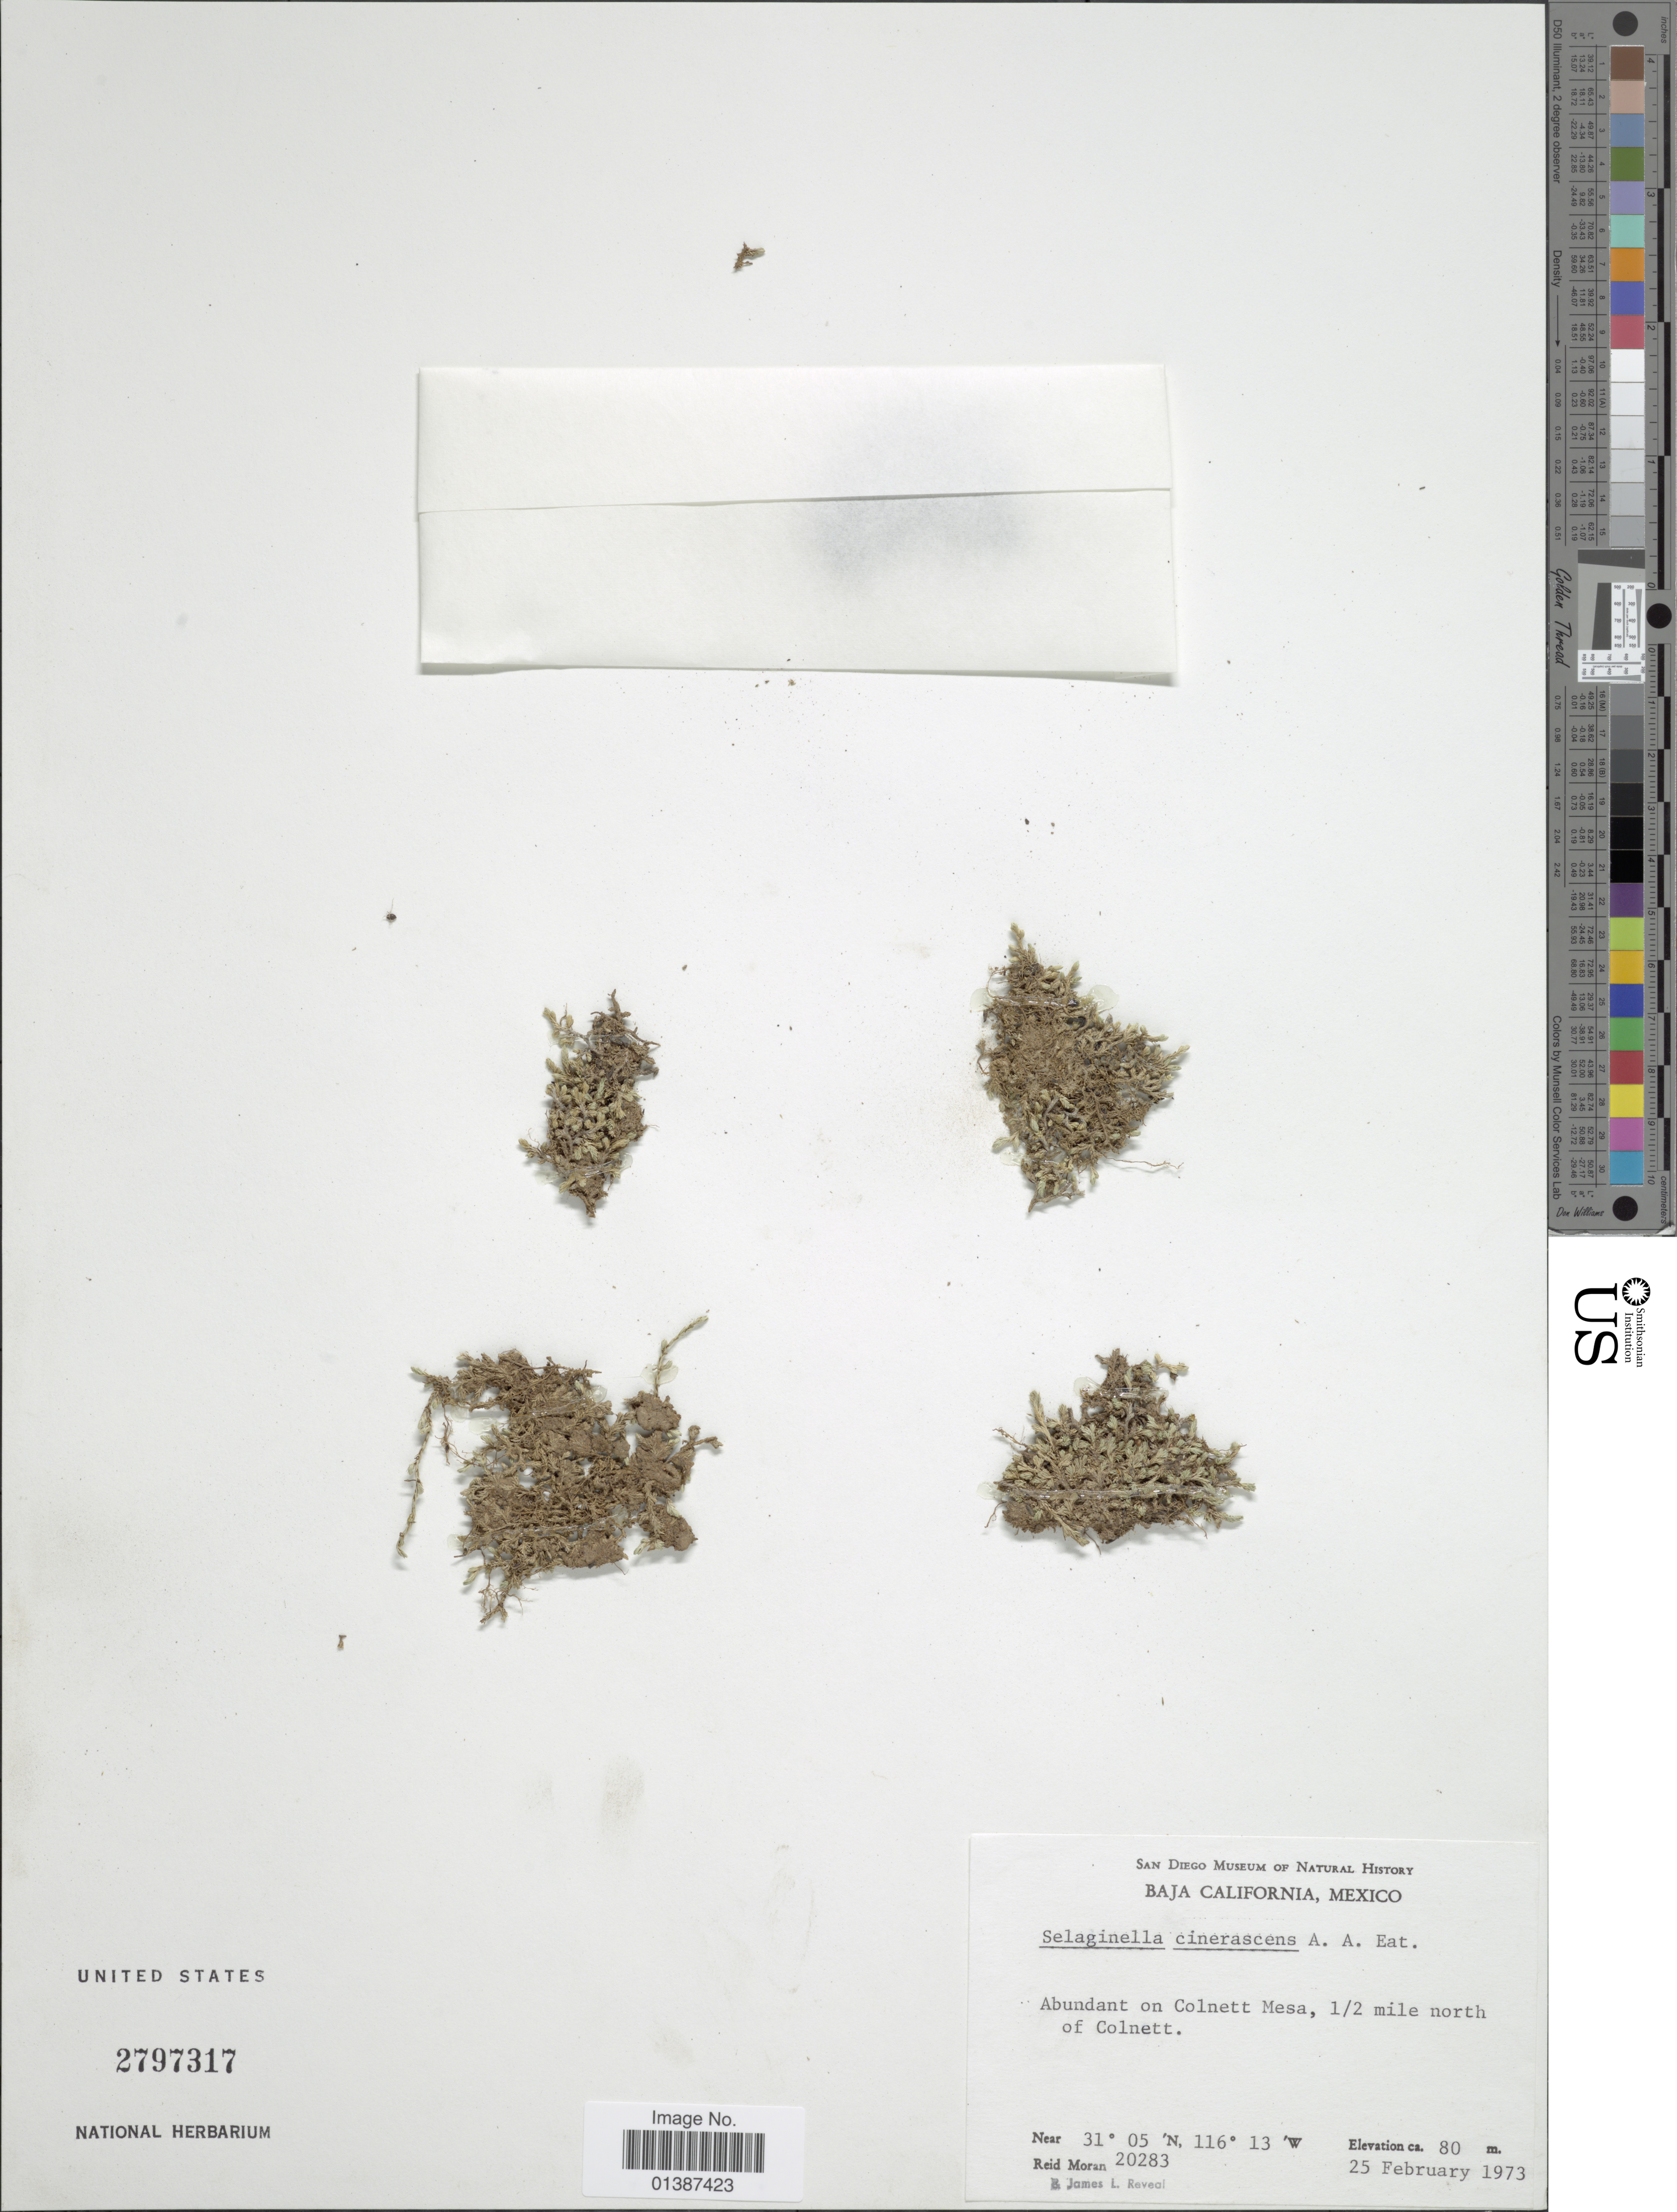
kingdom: Plantae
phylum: Tracheophyta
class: Lycopodiopsida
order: Selaginellales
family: Selaginellaceae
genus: Selaginella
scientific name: Selaginella cinerascens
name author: A.A. Eaton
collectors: R. Moran & J. L. Reveal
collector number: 20283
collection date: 1973-02-25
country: Mexico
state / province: Baja California Norte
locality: Abundant on Coltnett Mesa, 1/2 mile north of Colnett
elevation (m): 80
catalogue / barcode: US 2797317